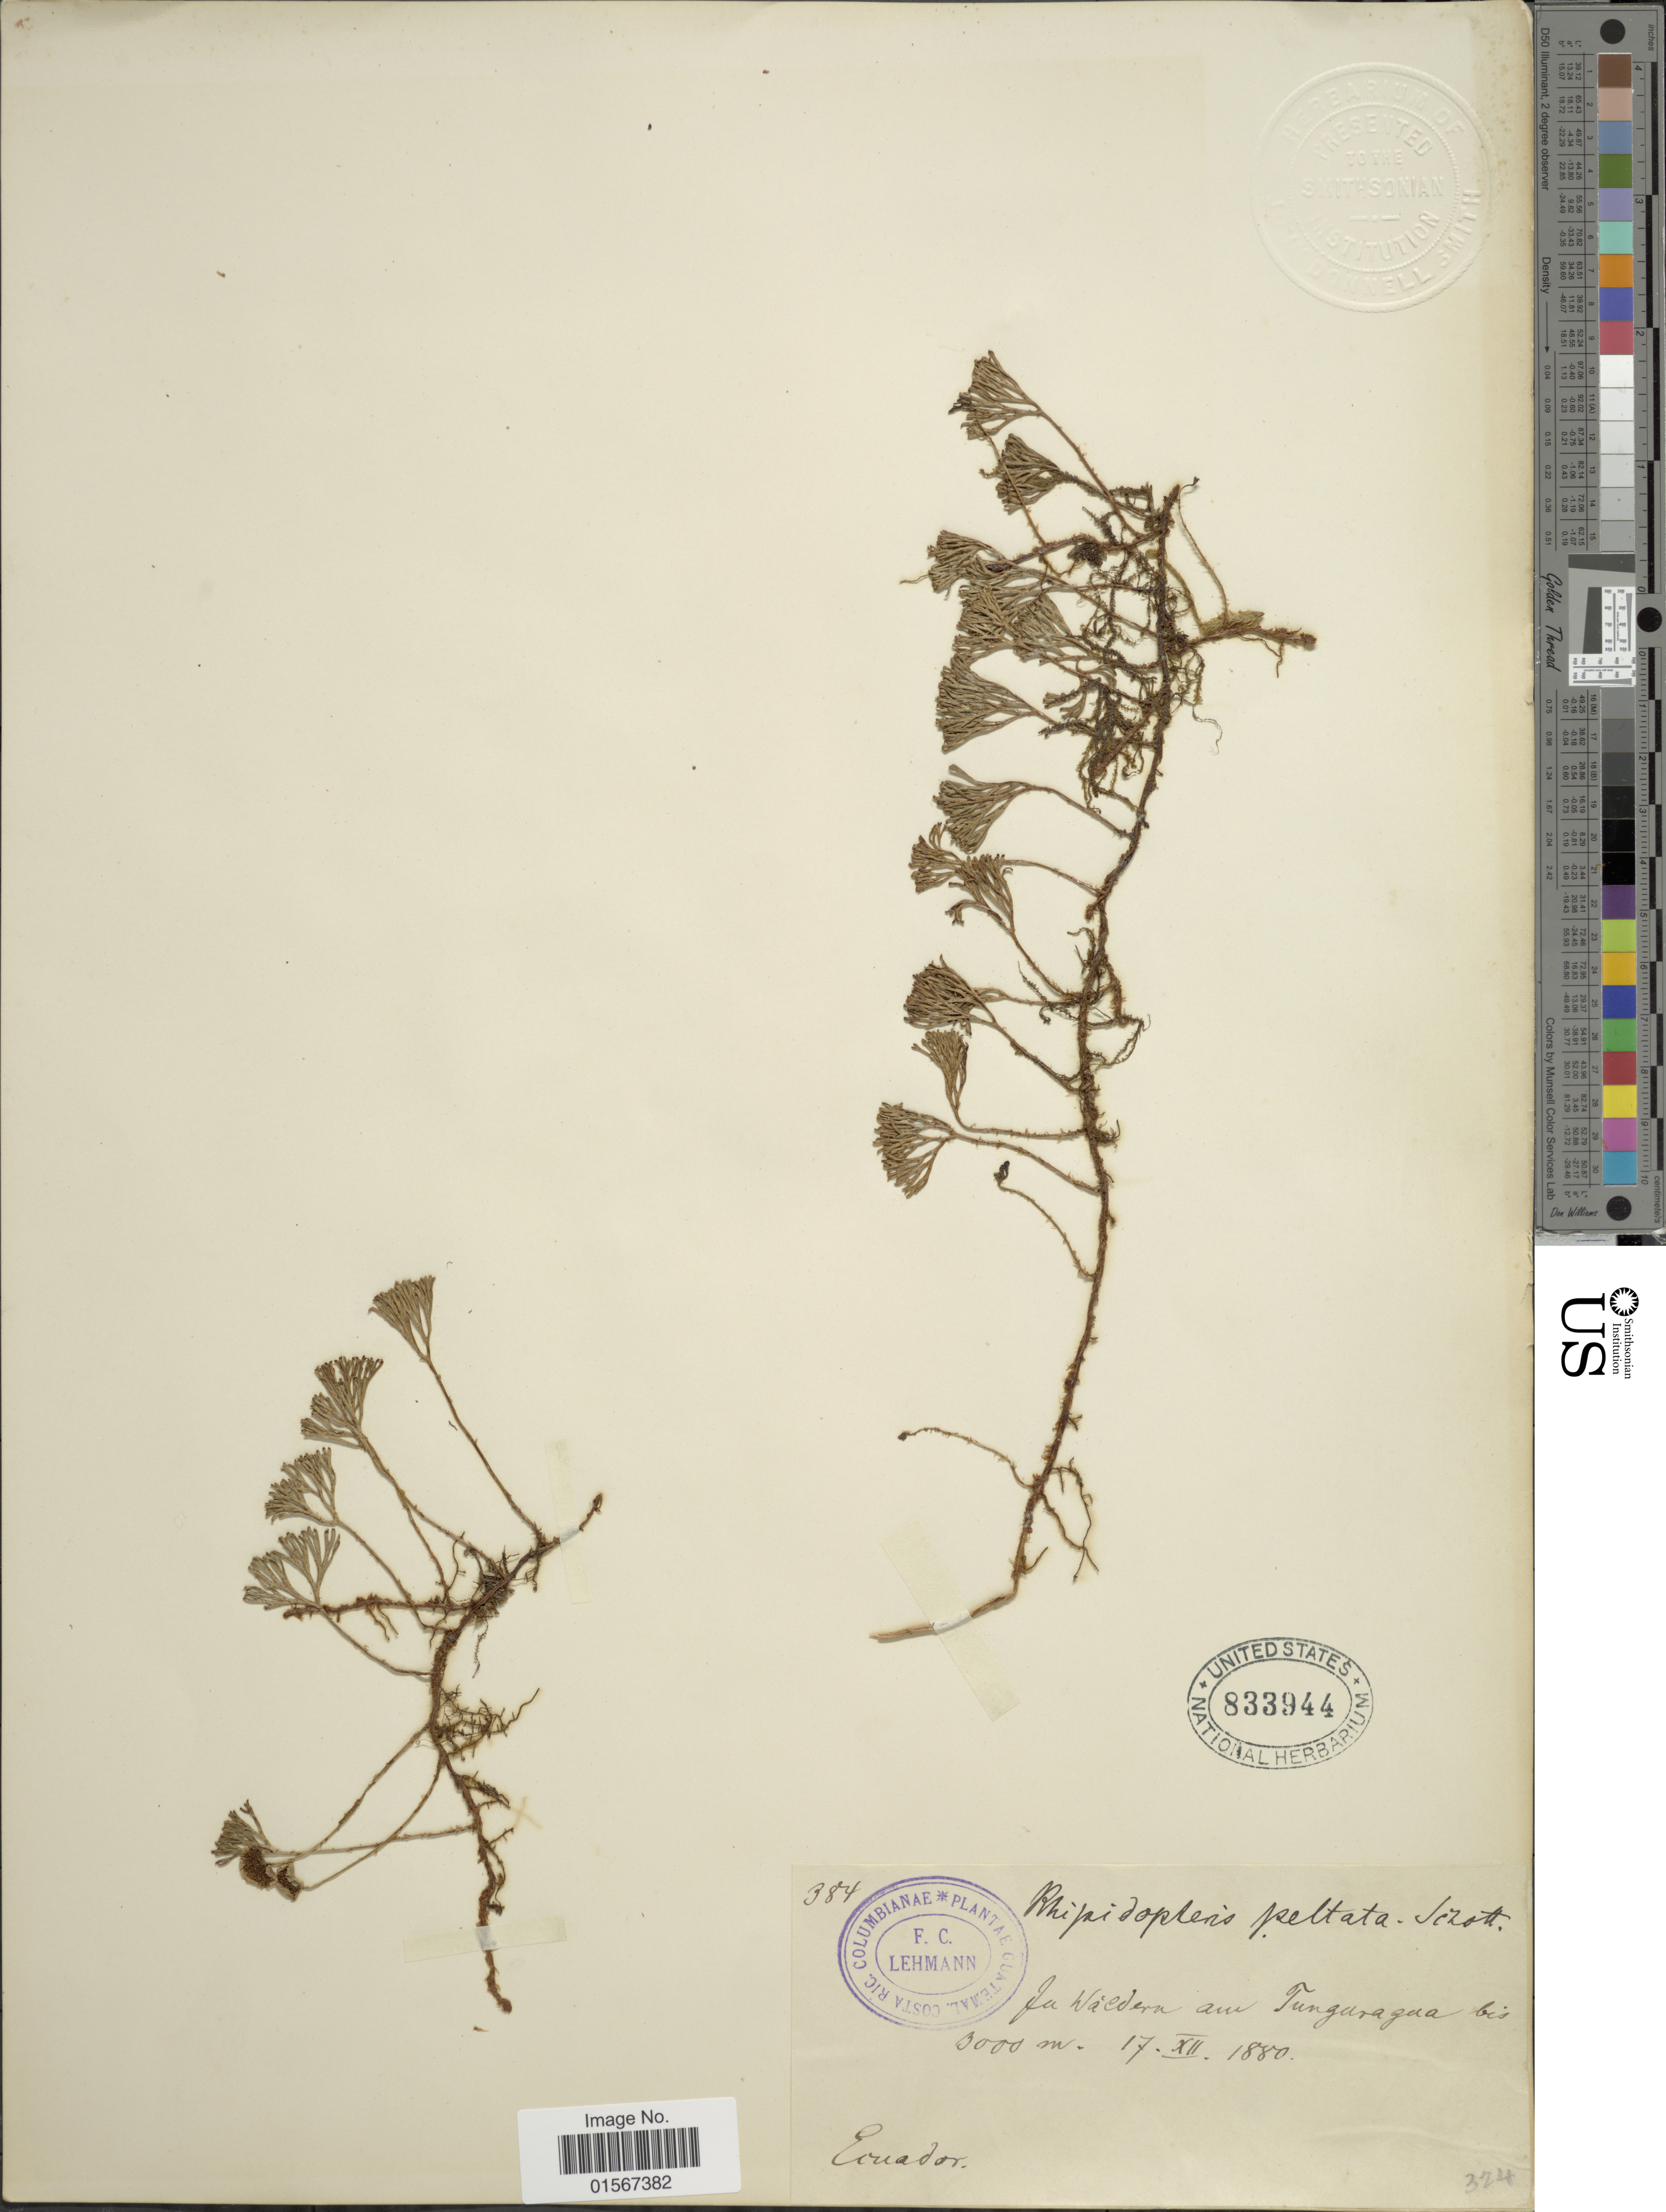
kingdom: Plantae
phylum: Tracheophyta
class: Polypodiopsida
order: Polypodiales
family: Dryopteridaceae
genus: Elaphoglossum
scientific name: Elaphoglossum peltatum f. peltatum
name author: (Sw.) Urb.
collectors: F. C. Lehmann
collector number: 384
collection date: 1880-12-17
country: Ecuador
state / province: Tungurahua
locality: Tunguragua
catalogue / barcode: US 833944